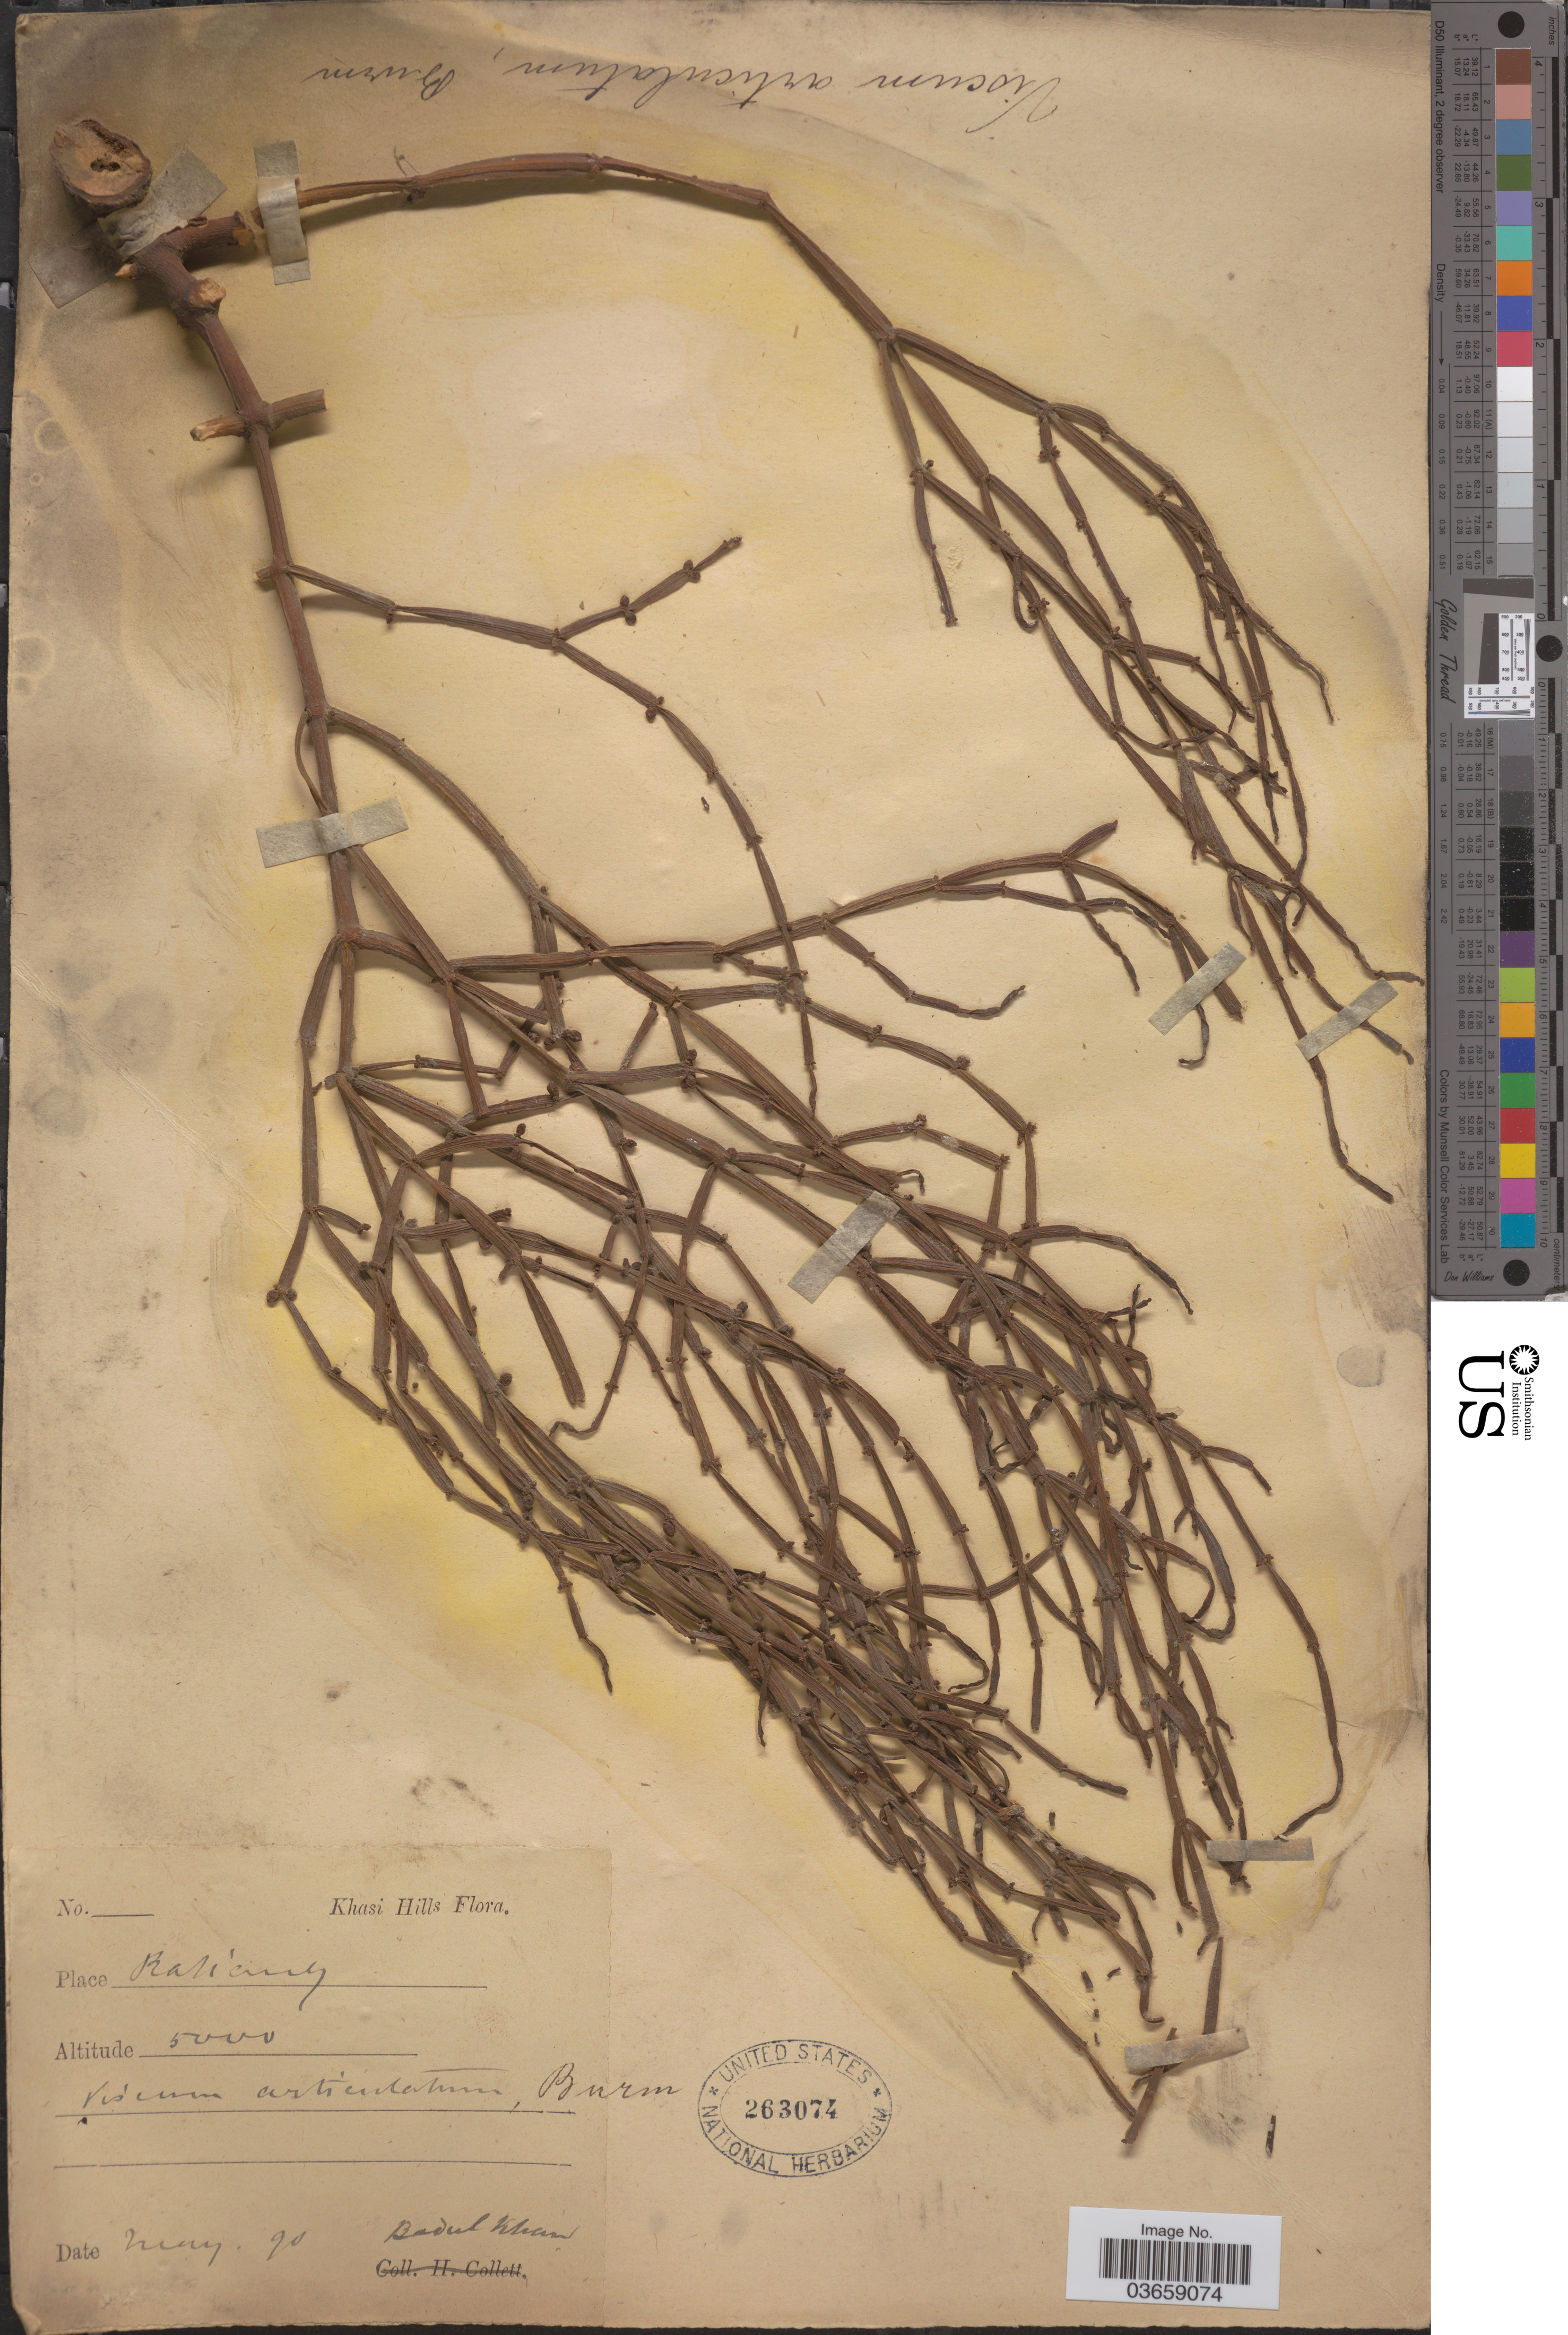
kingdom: Plantae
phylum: Tracheophyta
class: Magnoliopsida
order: Santalales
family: Viscaceae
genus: Viscum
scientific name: Viscum articulatum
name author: Burm. f.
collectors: B. Khan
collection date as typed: Transcribed d/m/y: /5/90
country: India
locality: Khasi Hills. Raticury [interpreted].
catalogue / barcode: US 263074